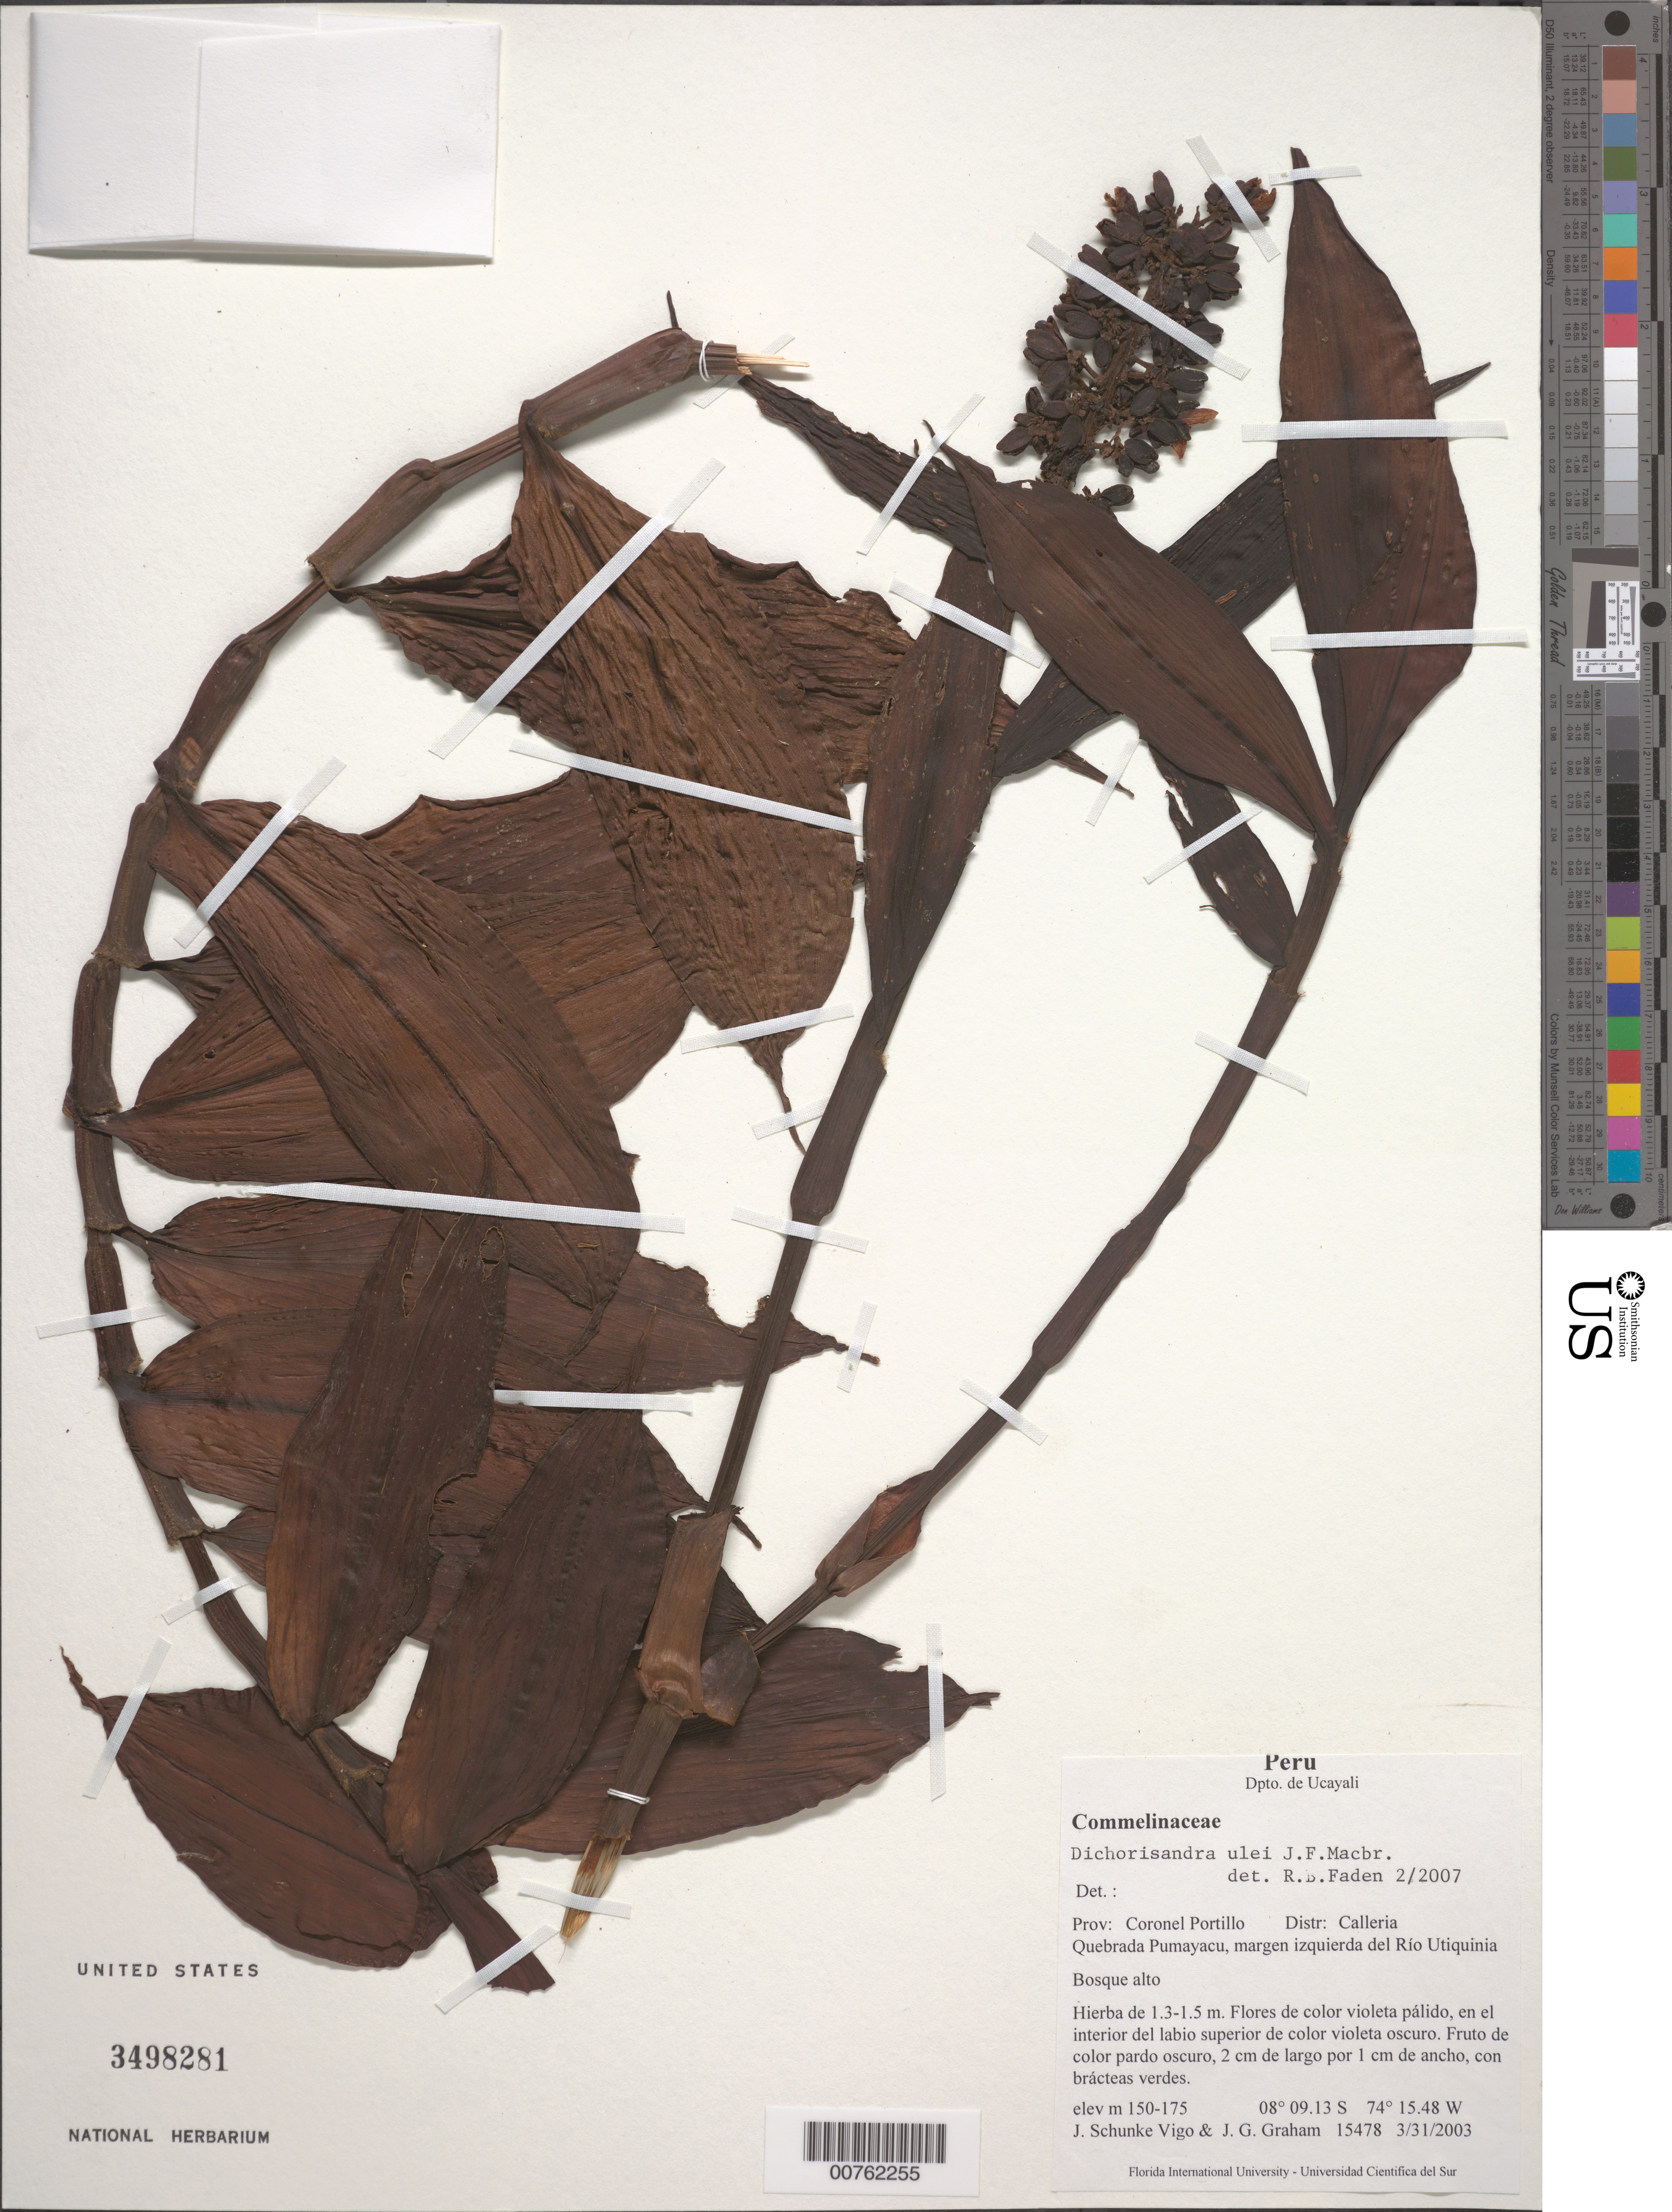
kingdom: Plantae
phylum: Tracheophyta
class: Liliopsida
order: Commelinales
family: Commelinaceae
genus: Dichorisandra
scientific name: Dichorisandra ulei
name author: J.F. Macbr.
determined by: Faden, Robert B., (US), Smithsonian Institution - National Museum of Natural History (UNITED STATES)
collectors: J. Schunke Vigo & J. Graham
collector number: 15478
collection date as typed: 31 Mar 2003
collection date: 2003-03-31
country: Peru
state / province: Ucayali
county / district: Coronel Portillo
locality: Dpto. de Ucayali. Quebrade Pumayacu, margen izquierda del Rio Utiquinia.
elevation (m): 150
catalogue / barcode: US 3498281